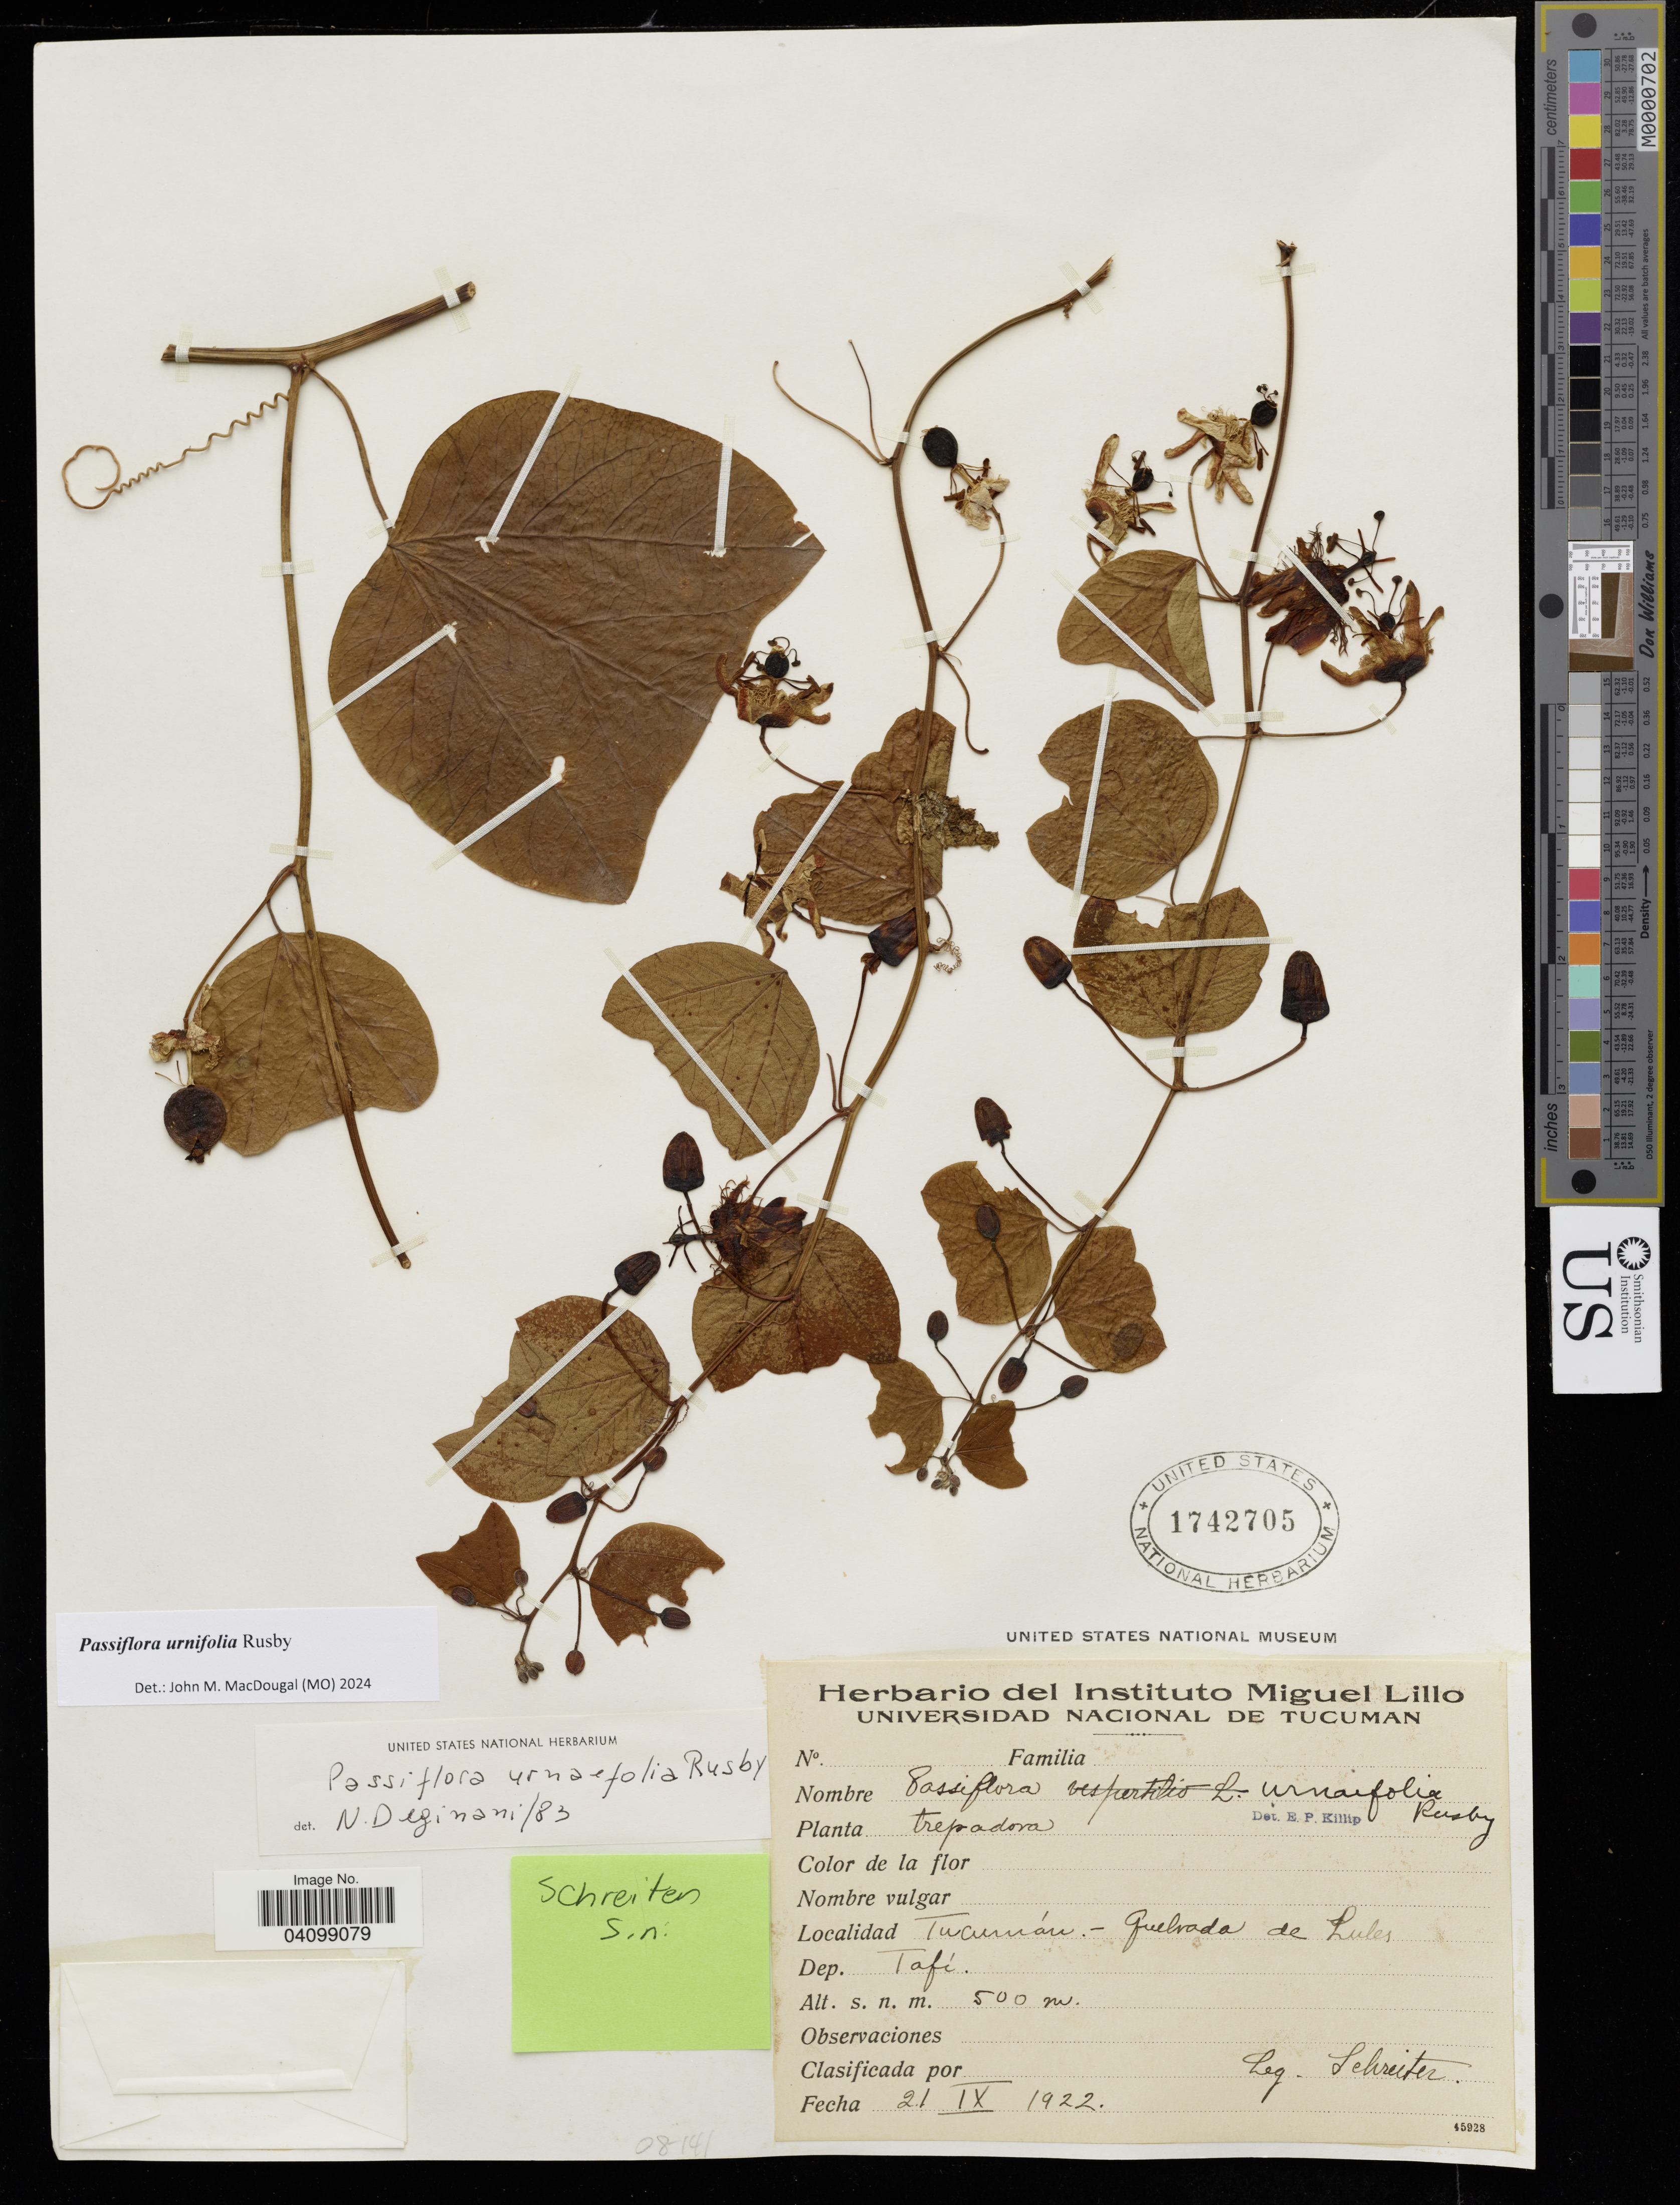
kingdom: Plantae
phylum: Tracheophyta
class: Magnoliopsida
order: Malpighiales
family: Passifloraceae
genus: Passiflora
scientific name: Passiflora urnifolia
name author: Rusby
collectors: -. Schreiter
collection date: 1922-09-21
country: Argentina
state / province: Tucuman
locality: Quelrada de Lules. Tafí.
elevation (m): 500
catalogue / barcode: US 1742705